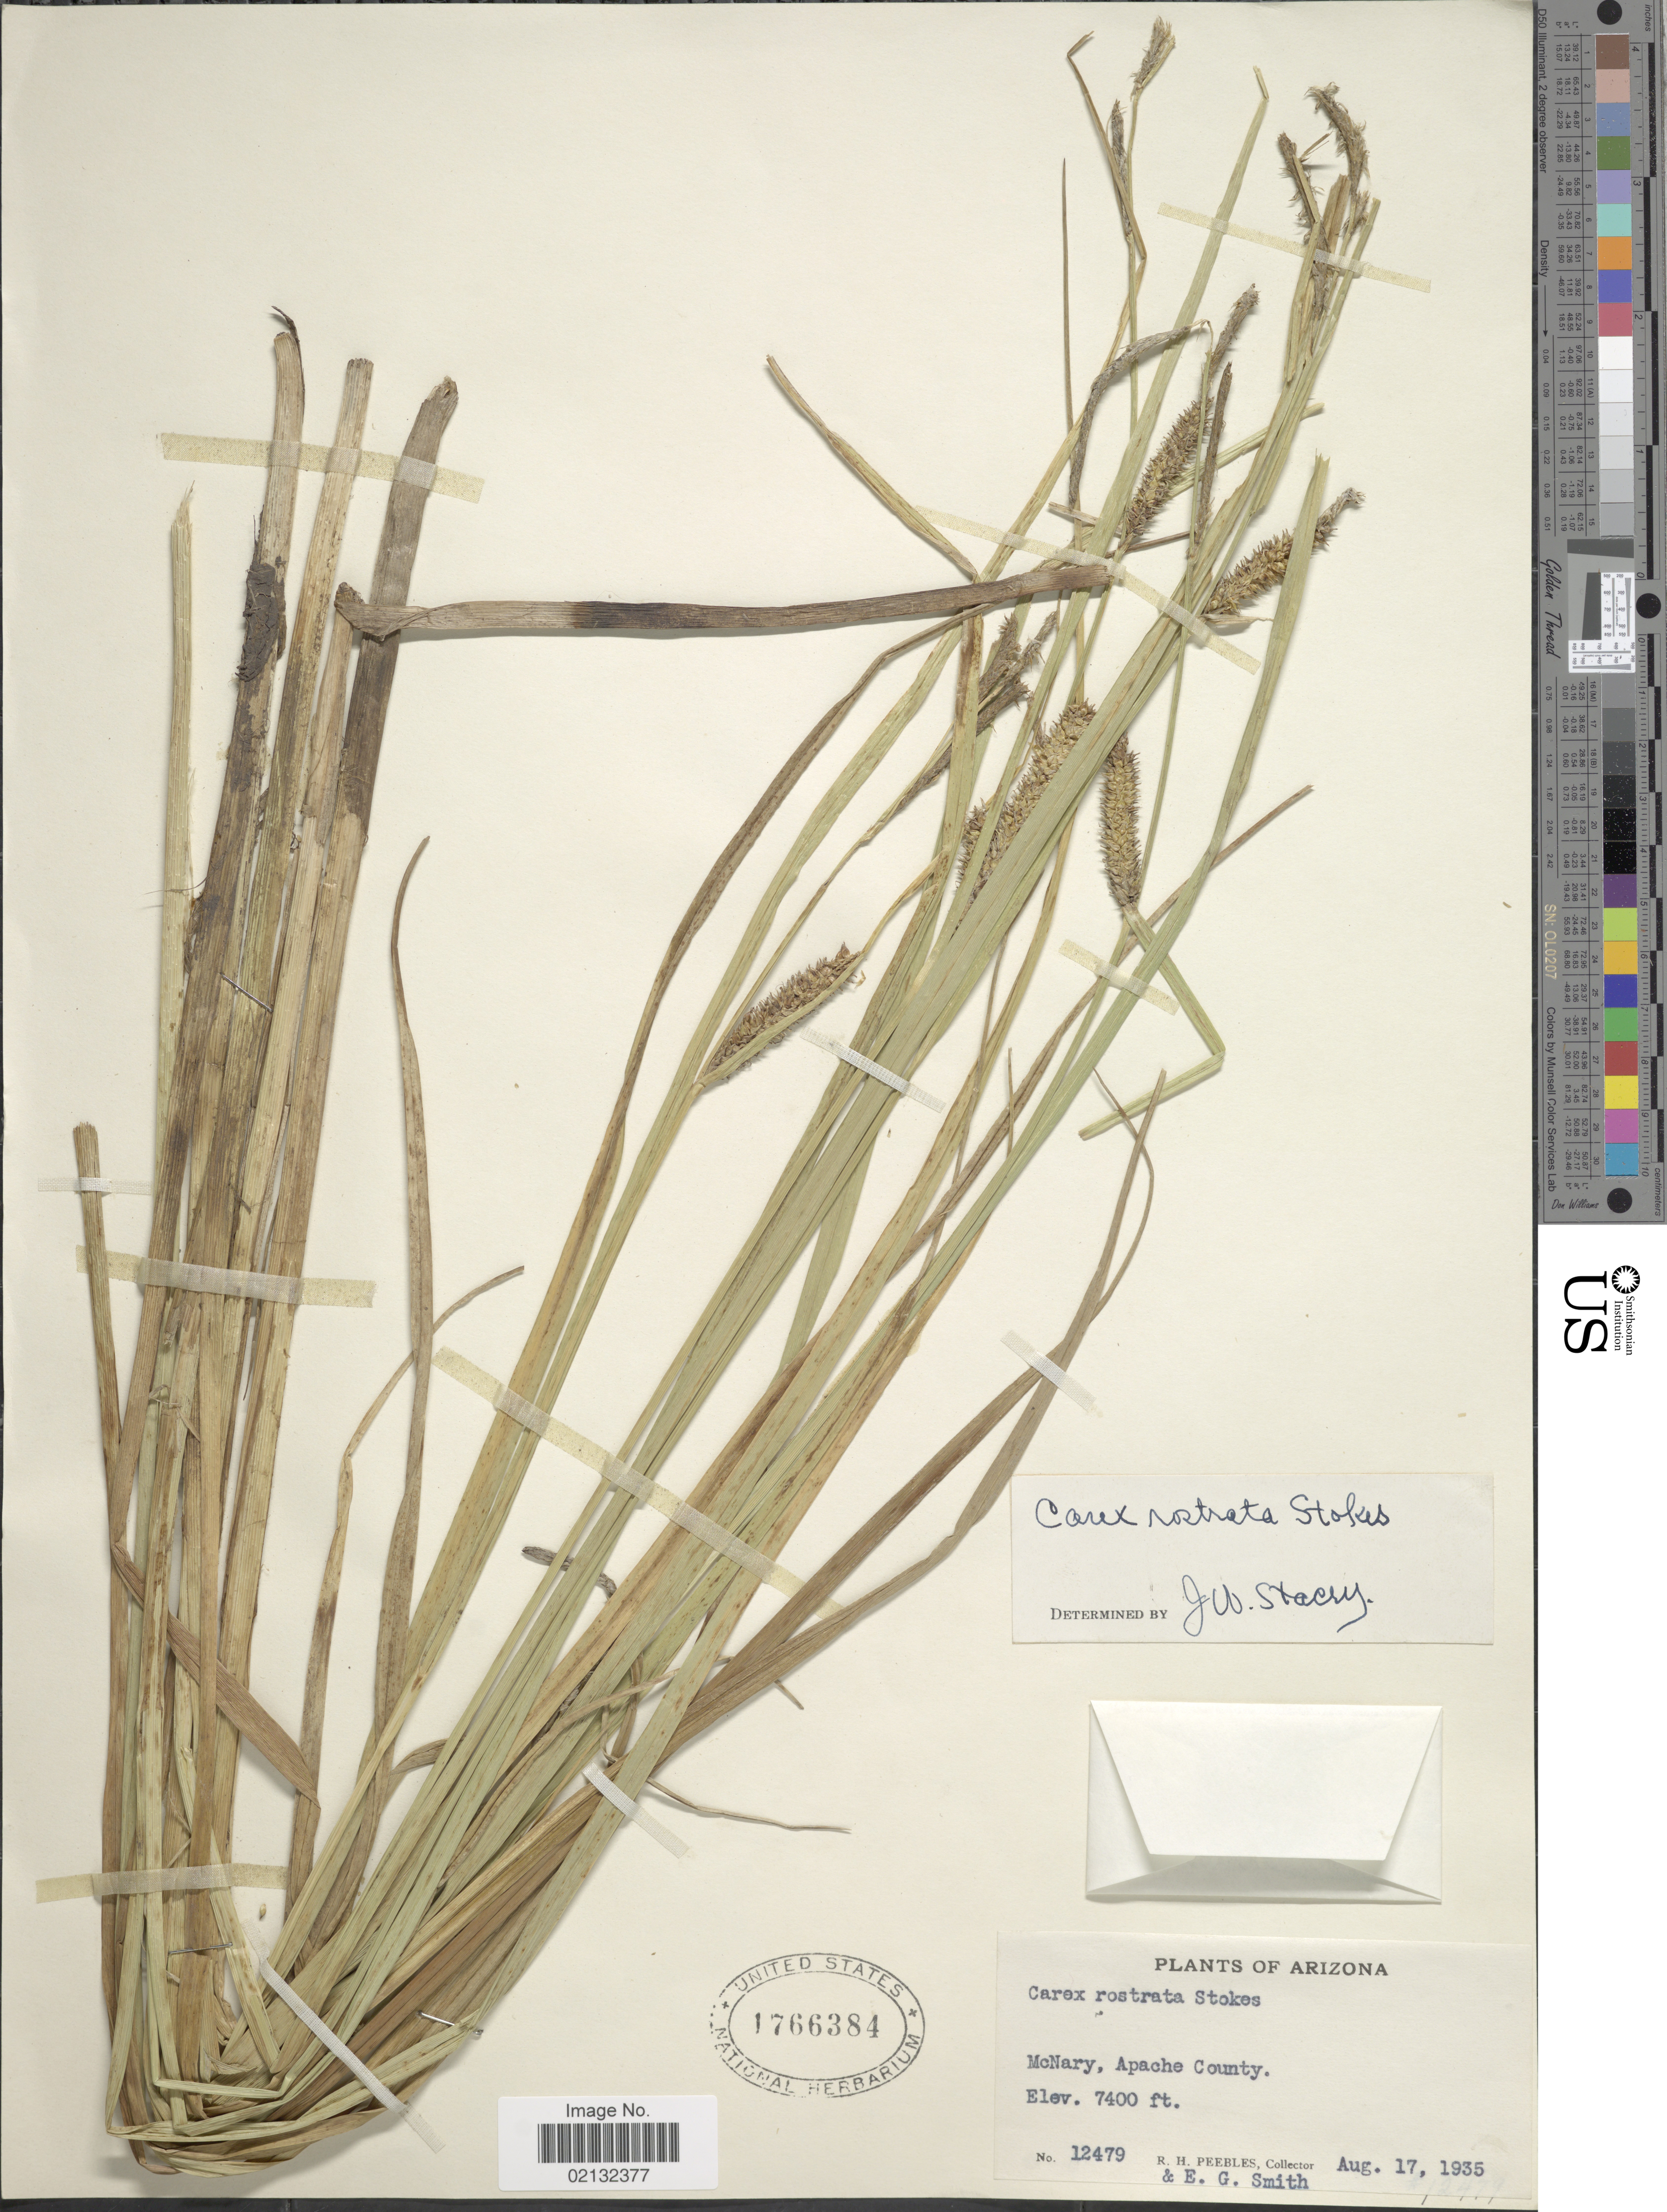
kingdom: Plantae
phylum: Tracheophyta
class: Liliopsida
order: Poales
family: Cyperaceae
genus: Carex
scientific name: Carex rostrata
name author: Stokes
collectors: R. H. Peebles & E. G. Smith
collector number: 12479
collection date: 1935-08-17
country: United States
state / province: Arizona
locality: McNary, Apache County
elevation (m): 2256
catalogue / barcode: US 1766384